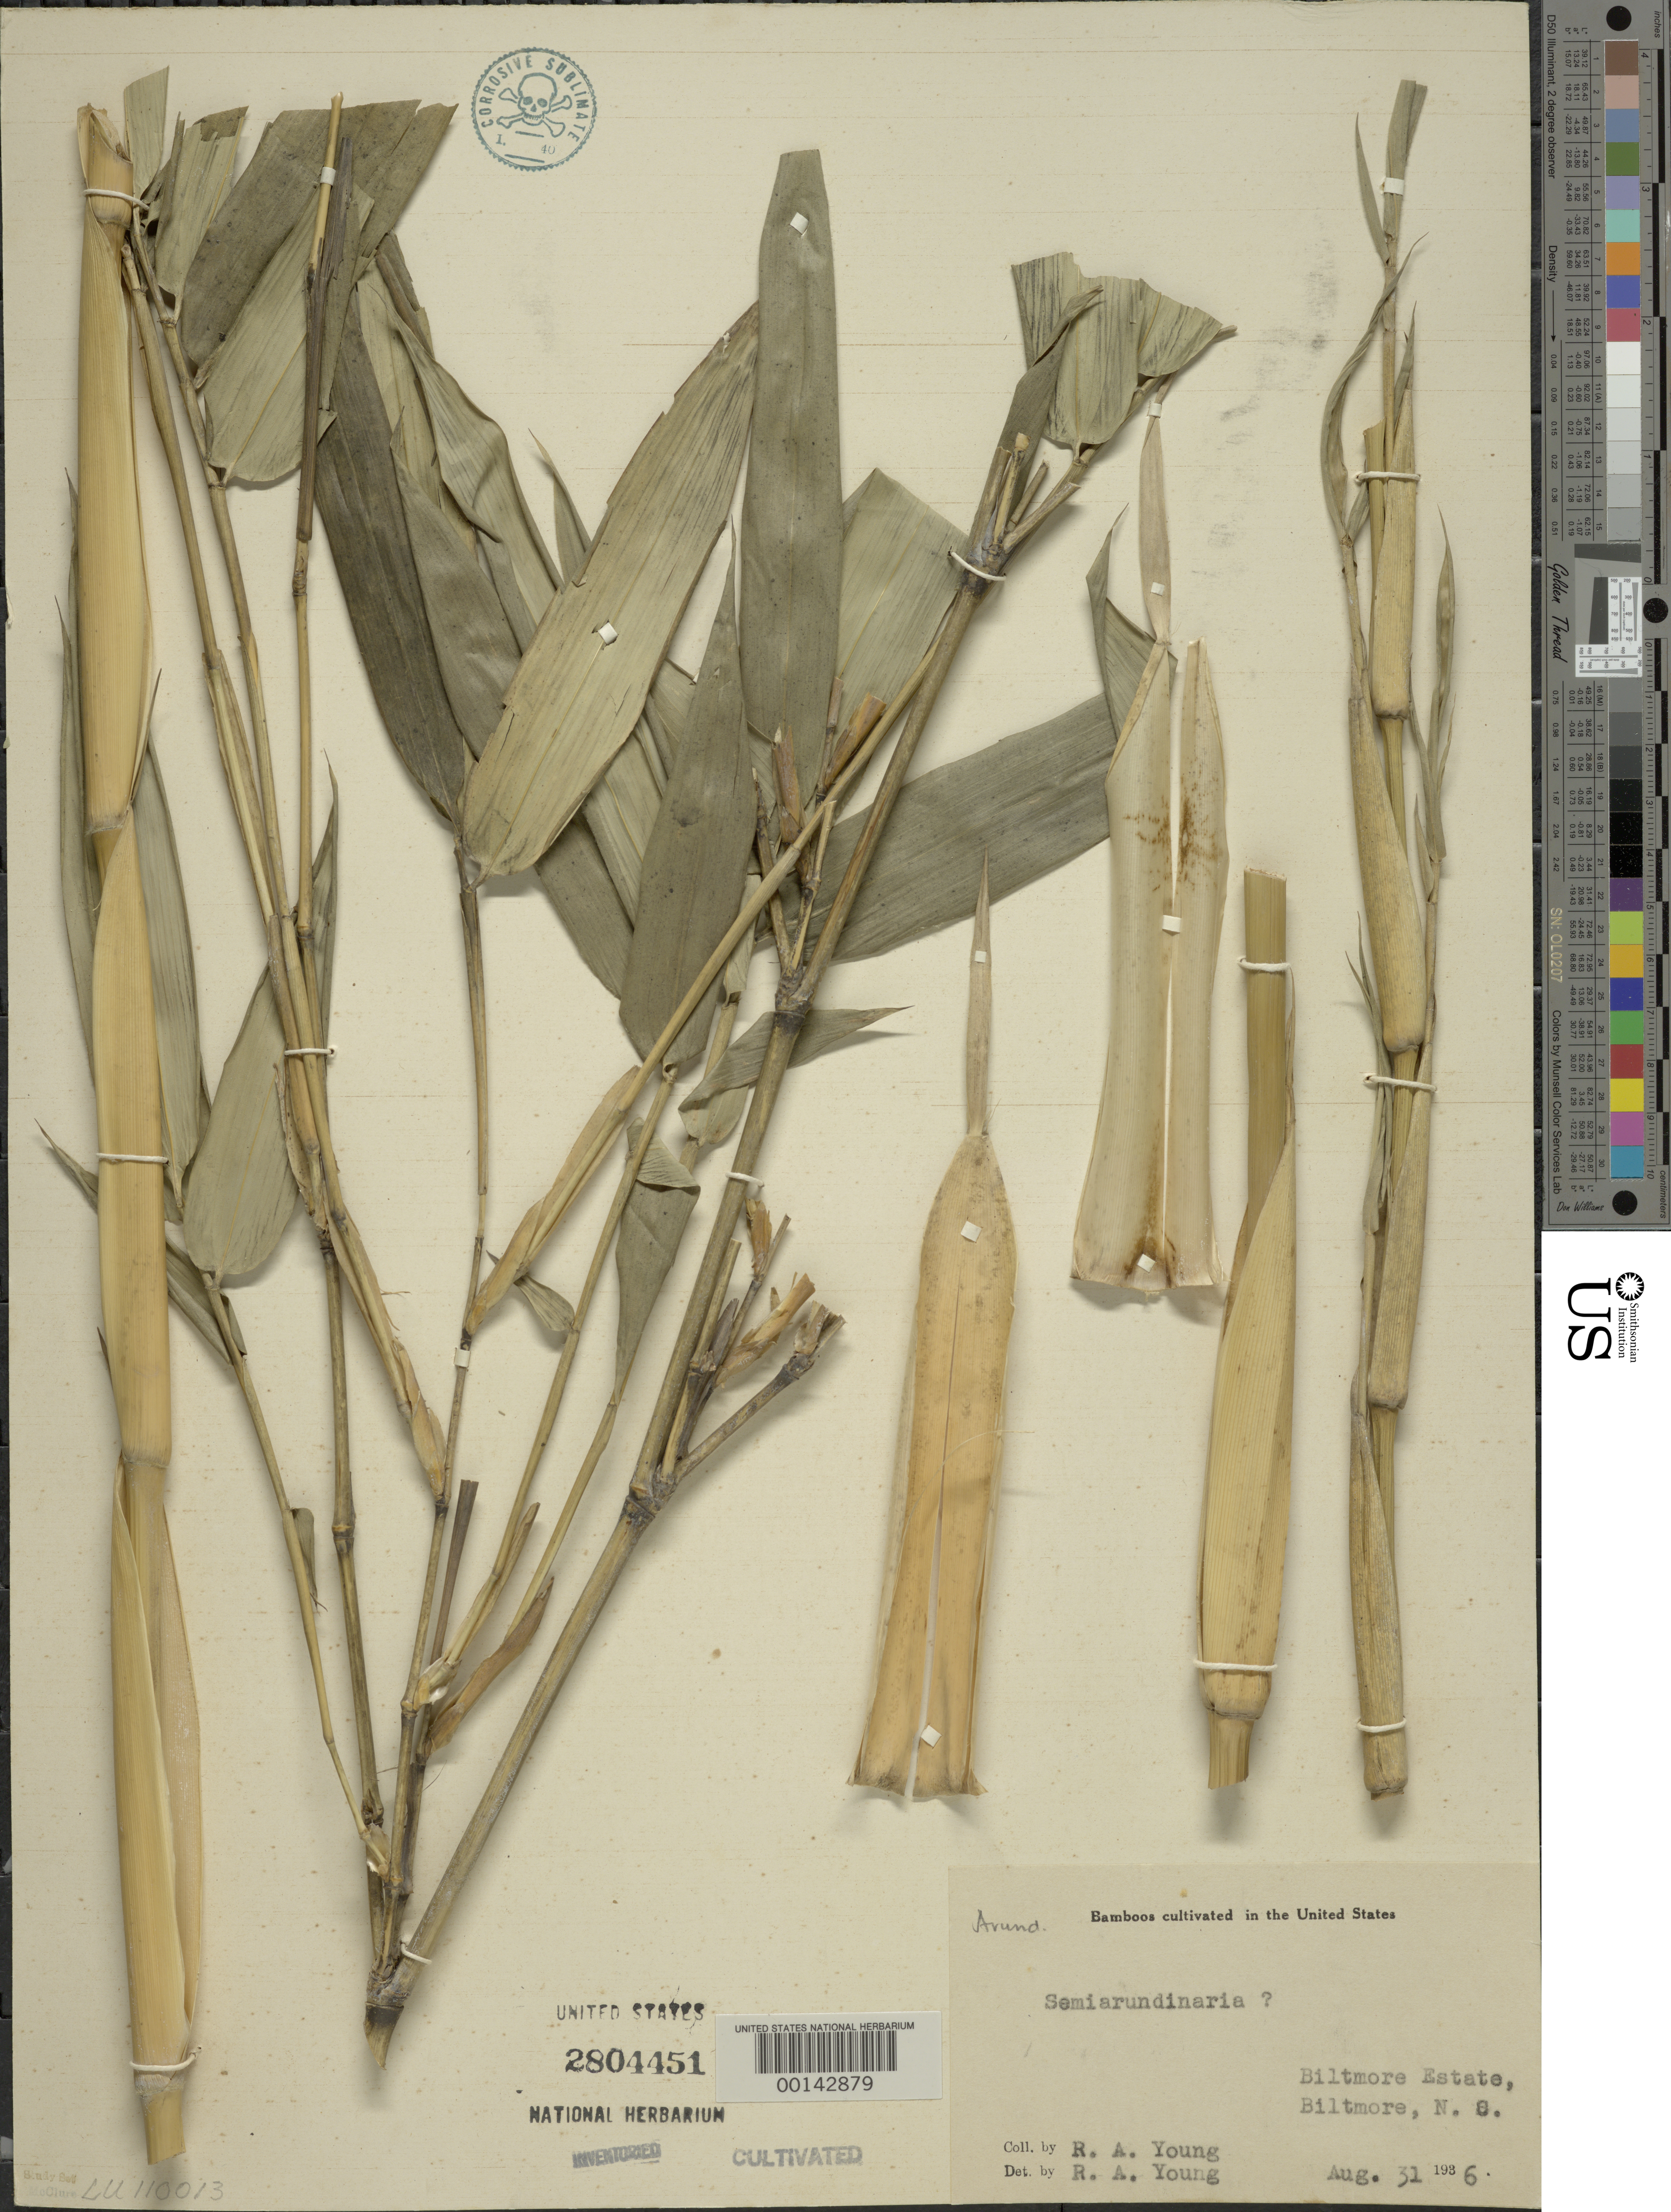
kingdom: Plantae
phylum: Tracheophyta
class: Liliopsida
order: Poales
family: Poaceae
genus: Semiarundinaria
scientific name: Semiarundinaria sp.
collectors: R. A. Young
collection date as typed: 31 Aug 1936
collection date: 1936-08-31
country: United States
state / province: North Carolina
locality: Biltmore, biltmore estate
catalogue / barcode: US 2804451